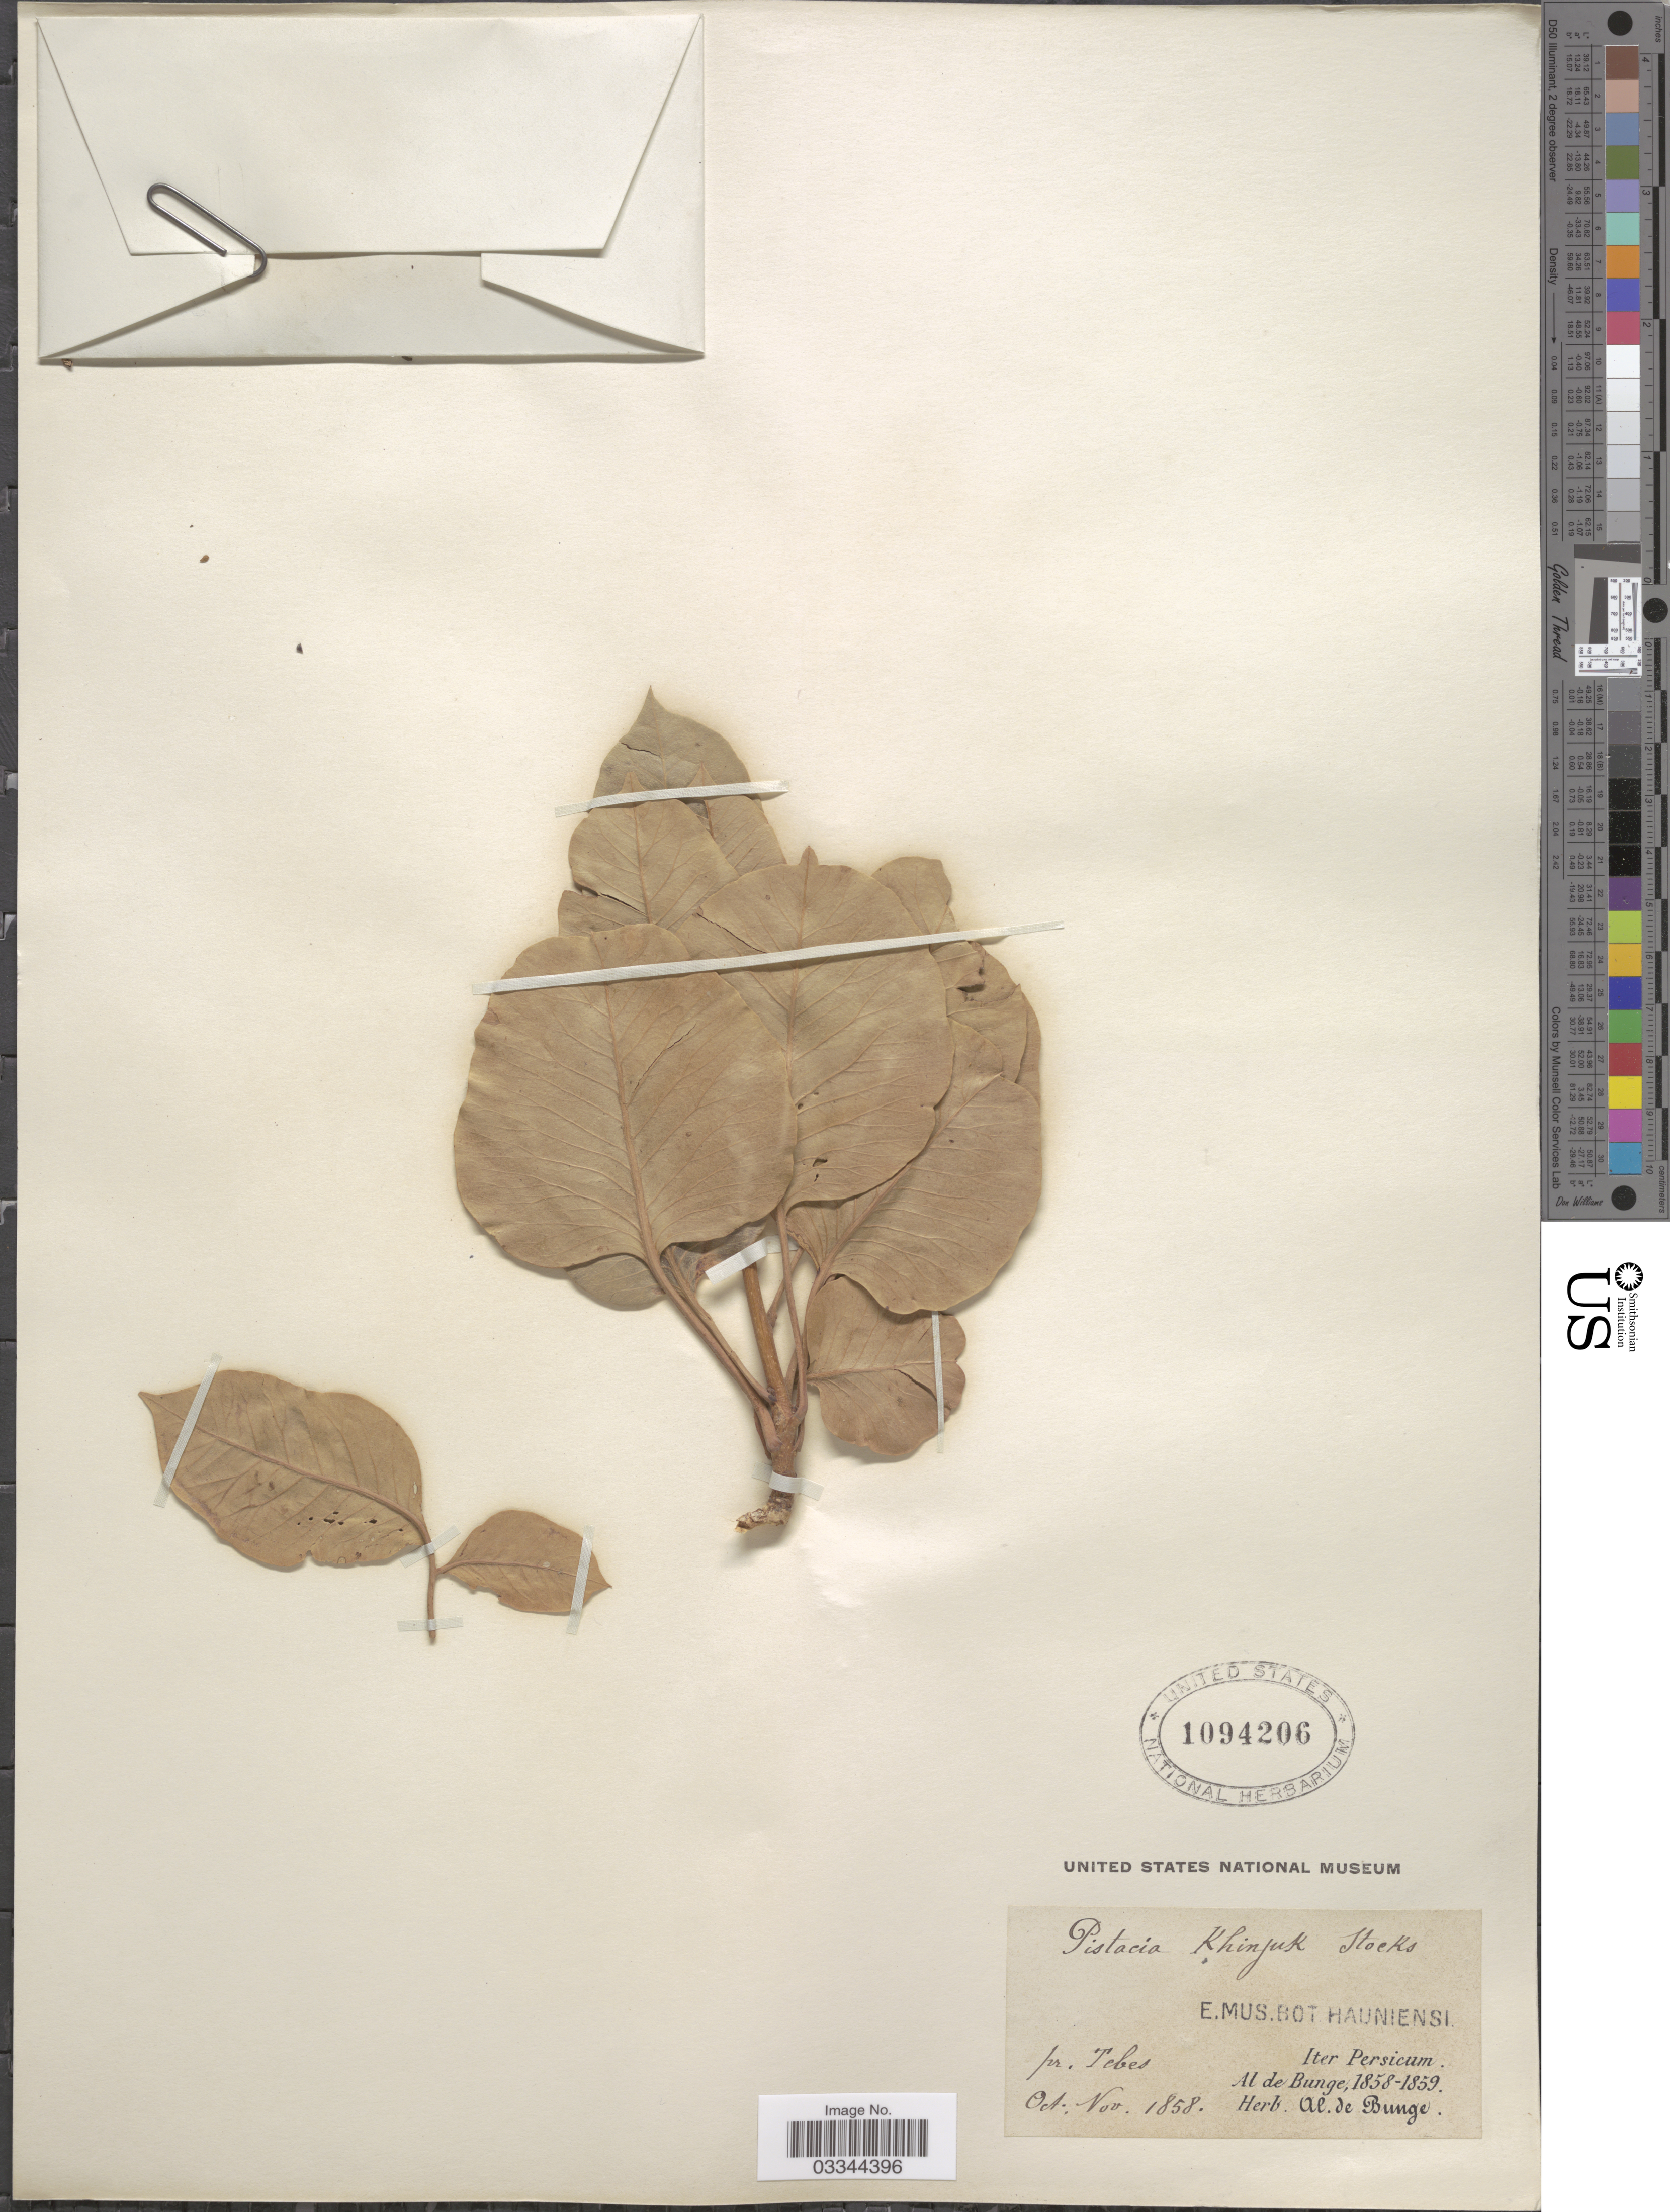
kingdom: Plantae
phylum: Tracheophyta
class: Magnoliopsida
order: Sapindales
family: Anacardiaceae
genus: Pistacia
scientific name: Pistacia khinjuk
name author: Stocks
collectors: A. de Bunge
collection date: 1858-10/1858-11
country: Iran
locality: Iter Persicum, pr. Tebes.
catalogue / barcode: US 1094206